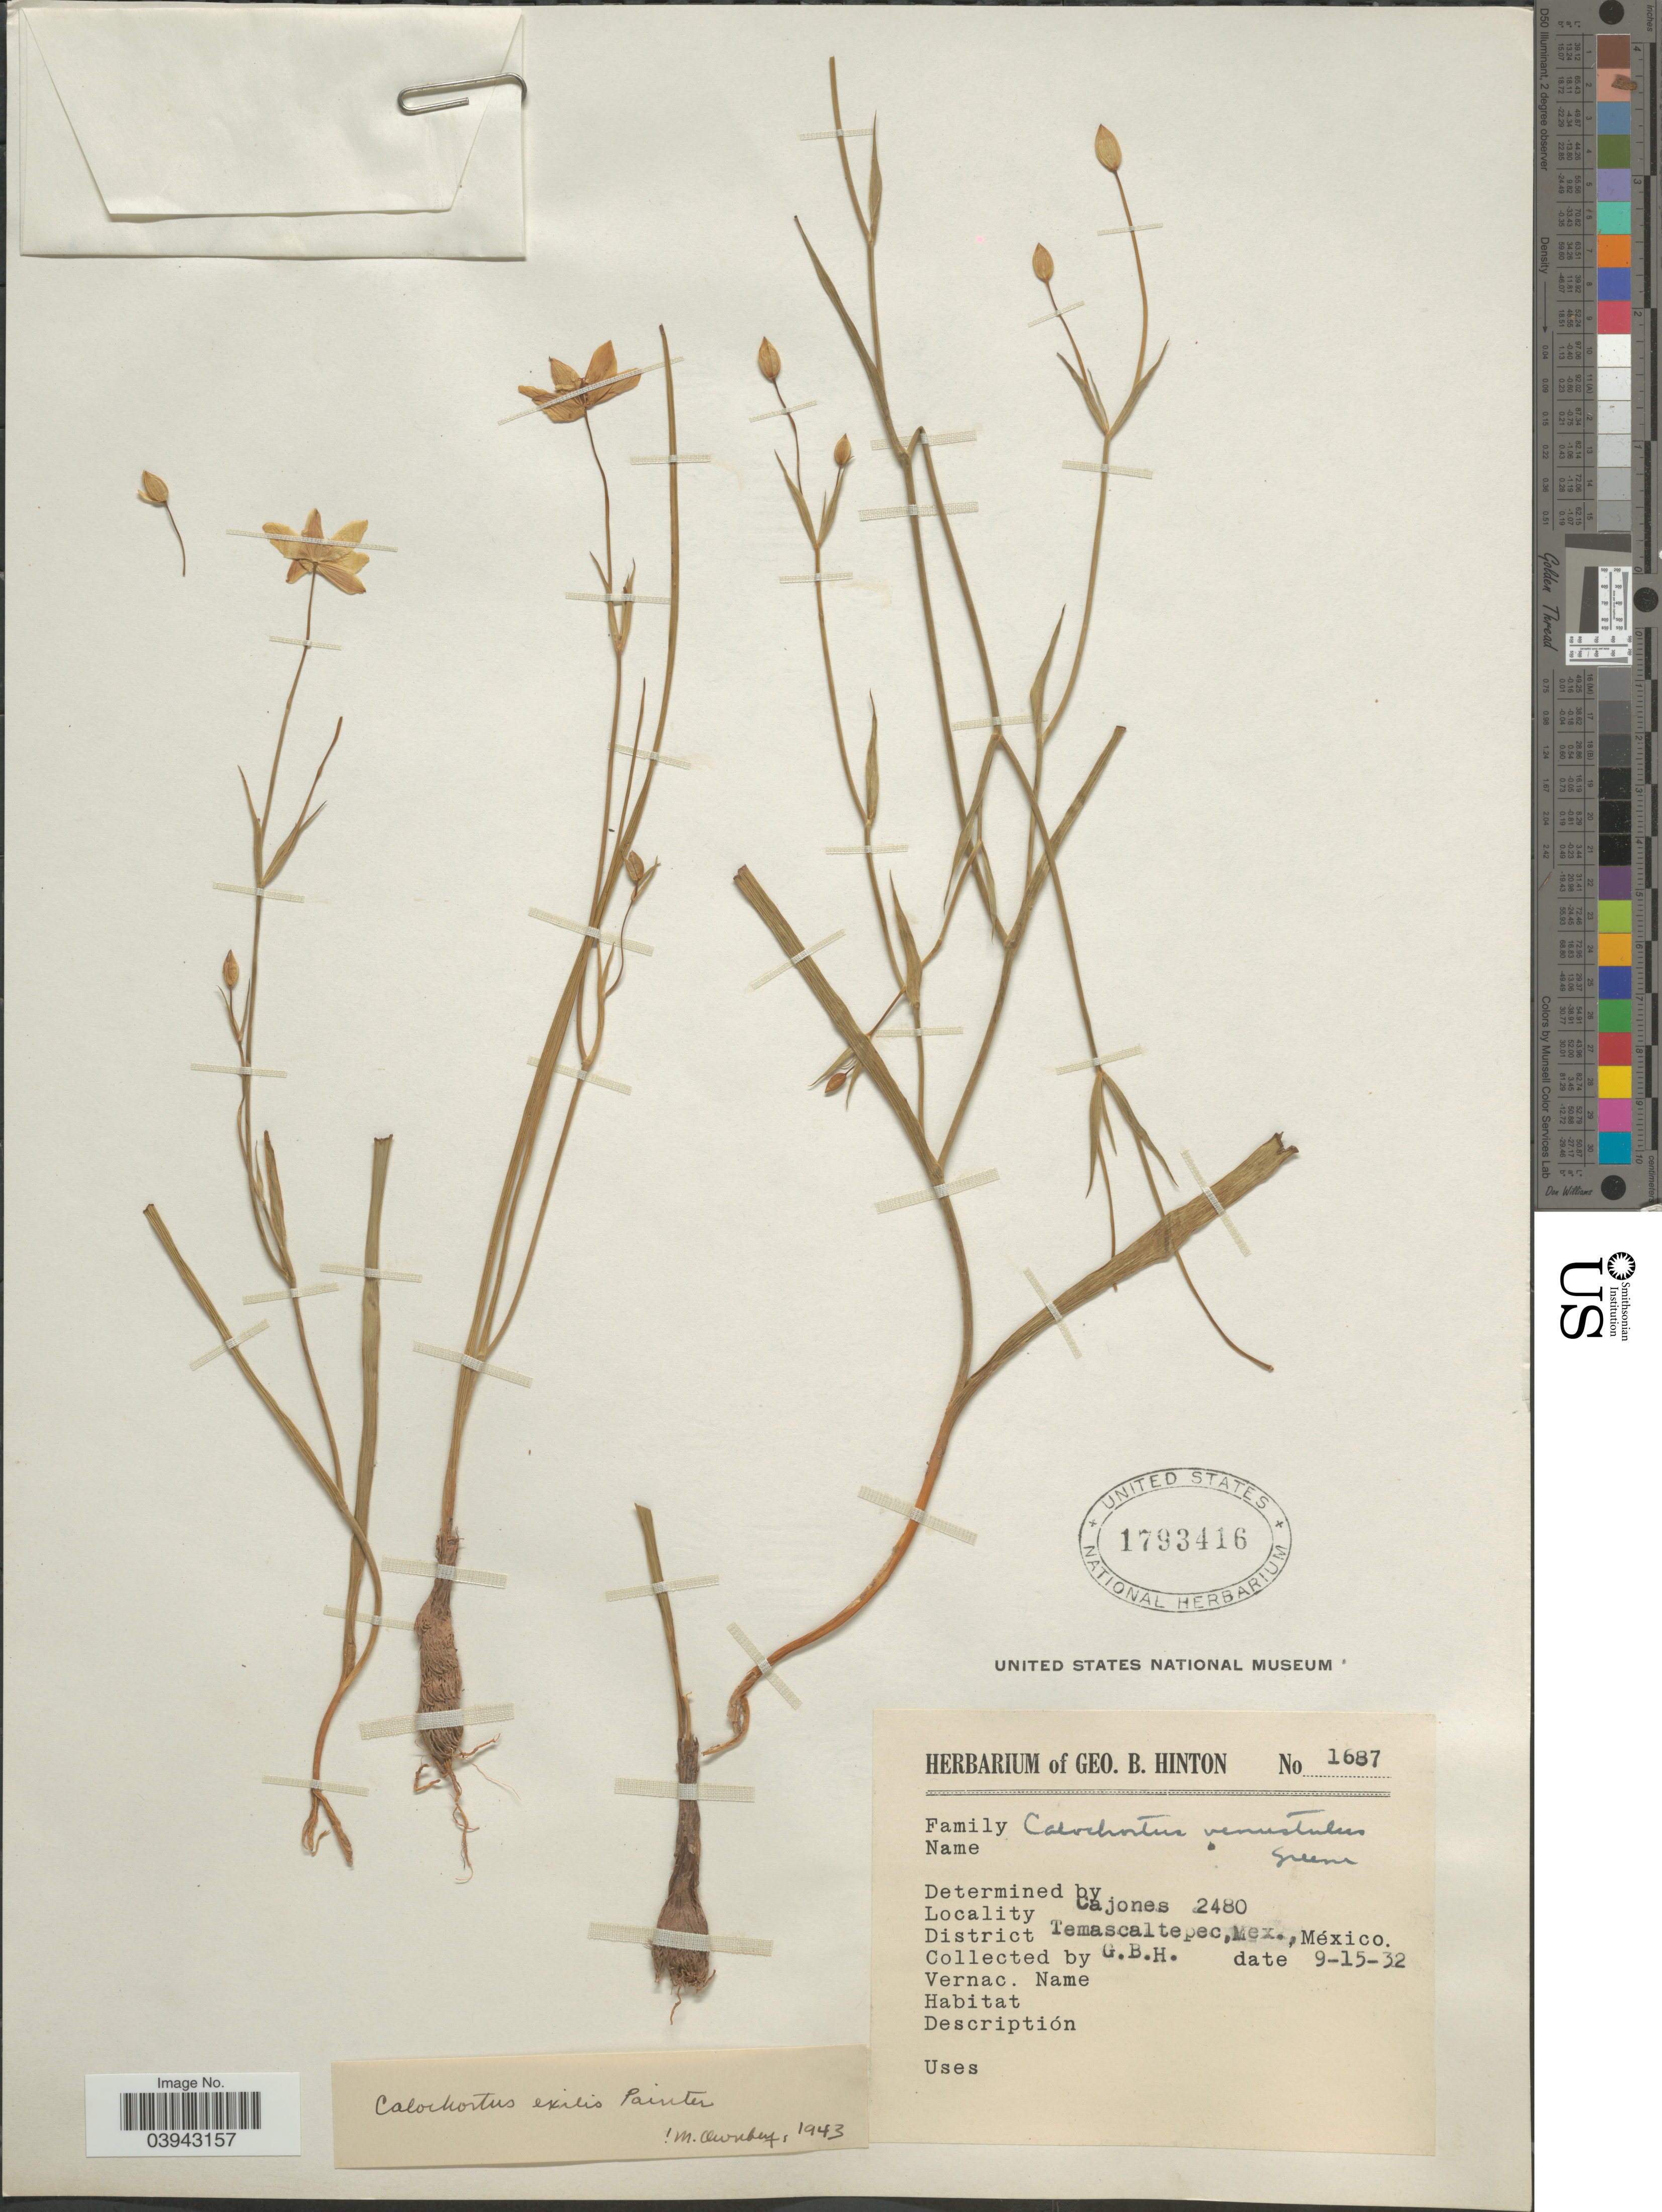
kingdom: Plantae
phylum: Tracheophyta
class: Liliopsida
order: Liliales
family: Liliaceae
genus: Calochortus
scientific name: Calochortus exilis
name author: J.H. Painter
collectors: G. B. Hinton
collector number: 1687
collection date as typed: Transcribed d/m/y: 15/9/32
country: Mexico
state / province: México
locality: Cajones. District Temascaltepec.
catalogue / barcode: US 1793416